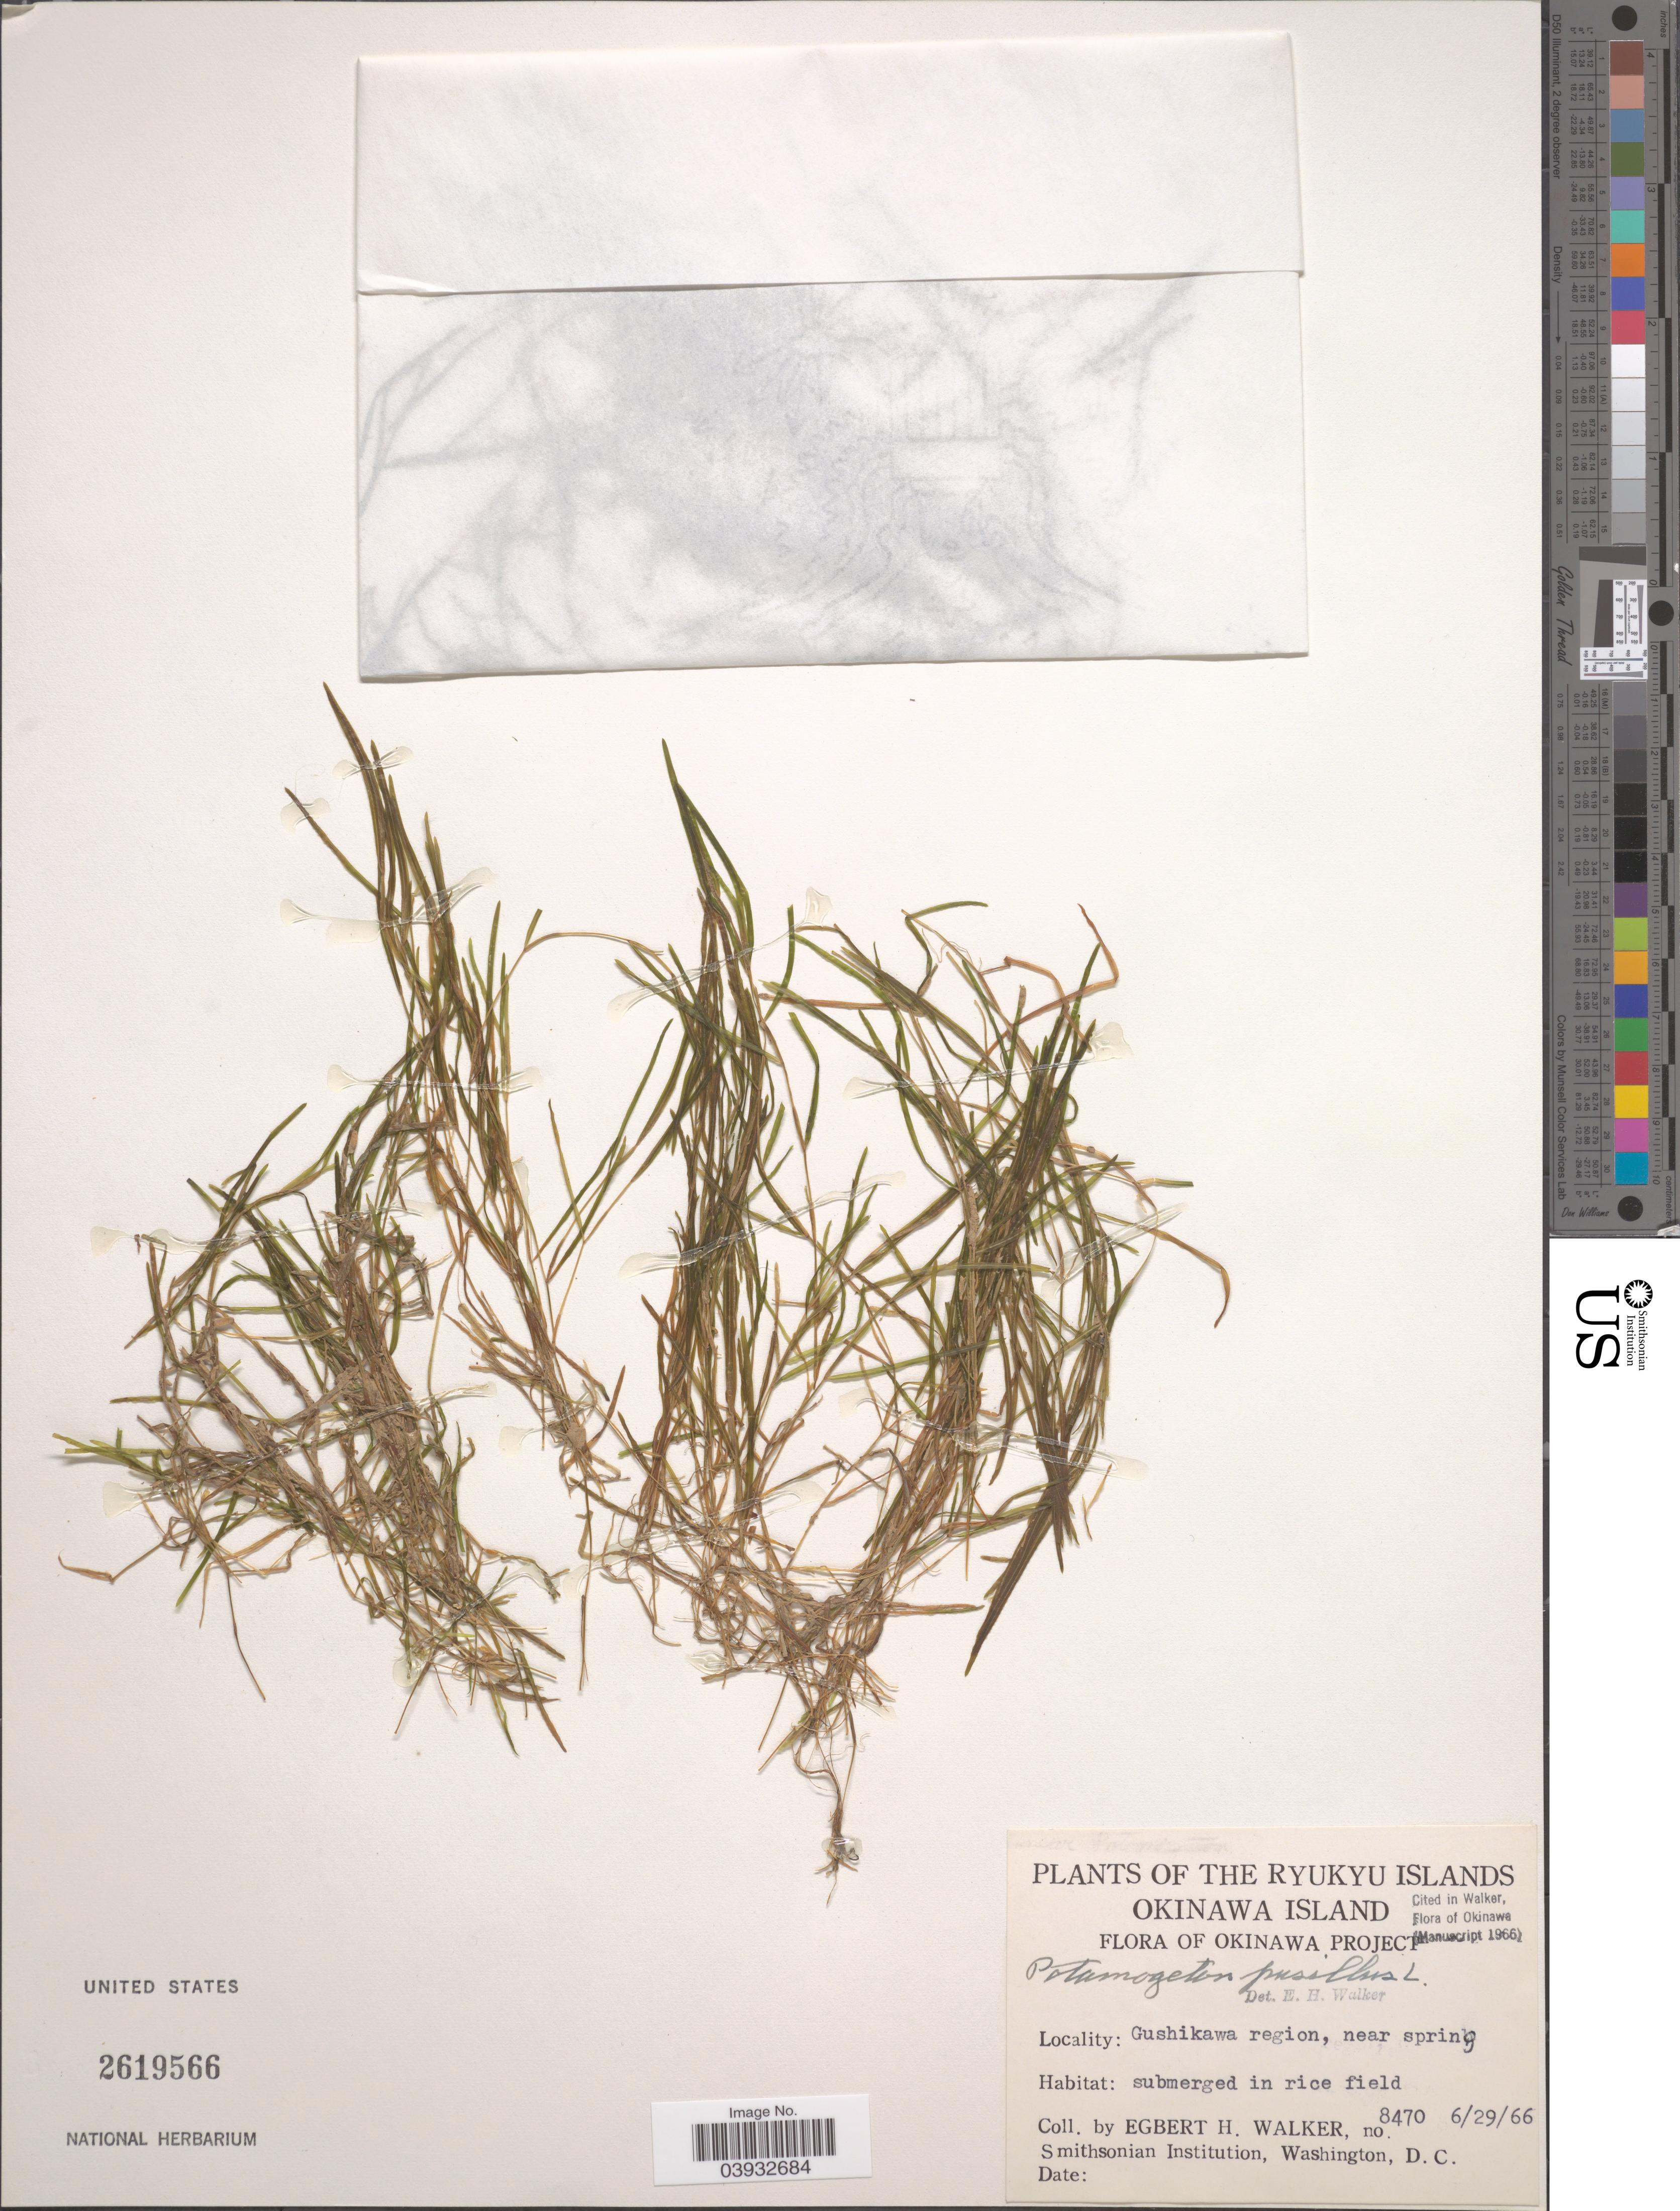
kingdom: Plantae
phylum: Tracheophyta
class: Liliopsida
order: Alismatales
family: Potamogetonaceae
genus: Potamogeton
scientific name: Potamogeton pusillus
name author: L.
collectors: E. H. Walker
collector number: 8470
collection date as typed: Transcribed d/m/y: 29/6/66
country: Japan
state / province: Okinawa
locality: Ryukyu Islands. Okinawa Island. Okinawa Project. Gushikawa region, near spring.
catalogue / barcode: US 2619566